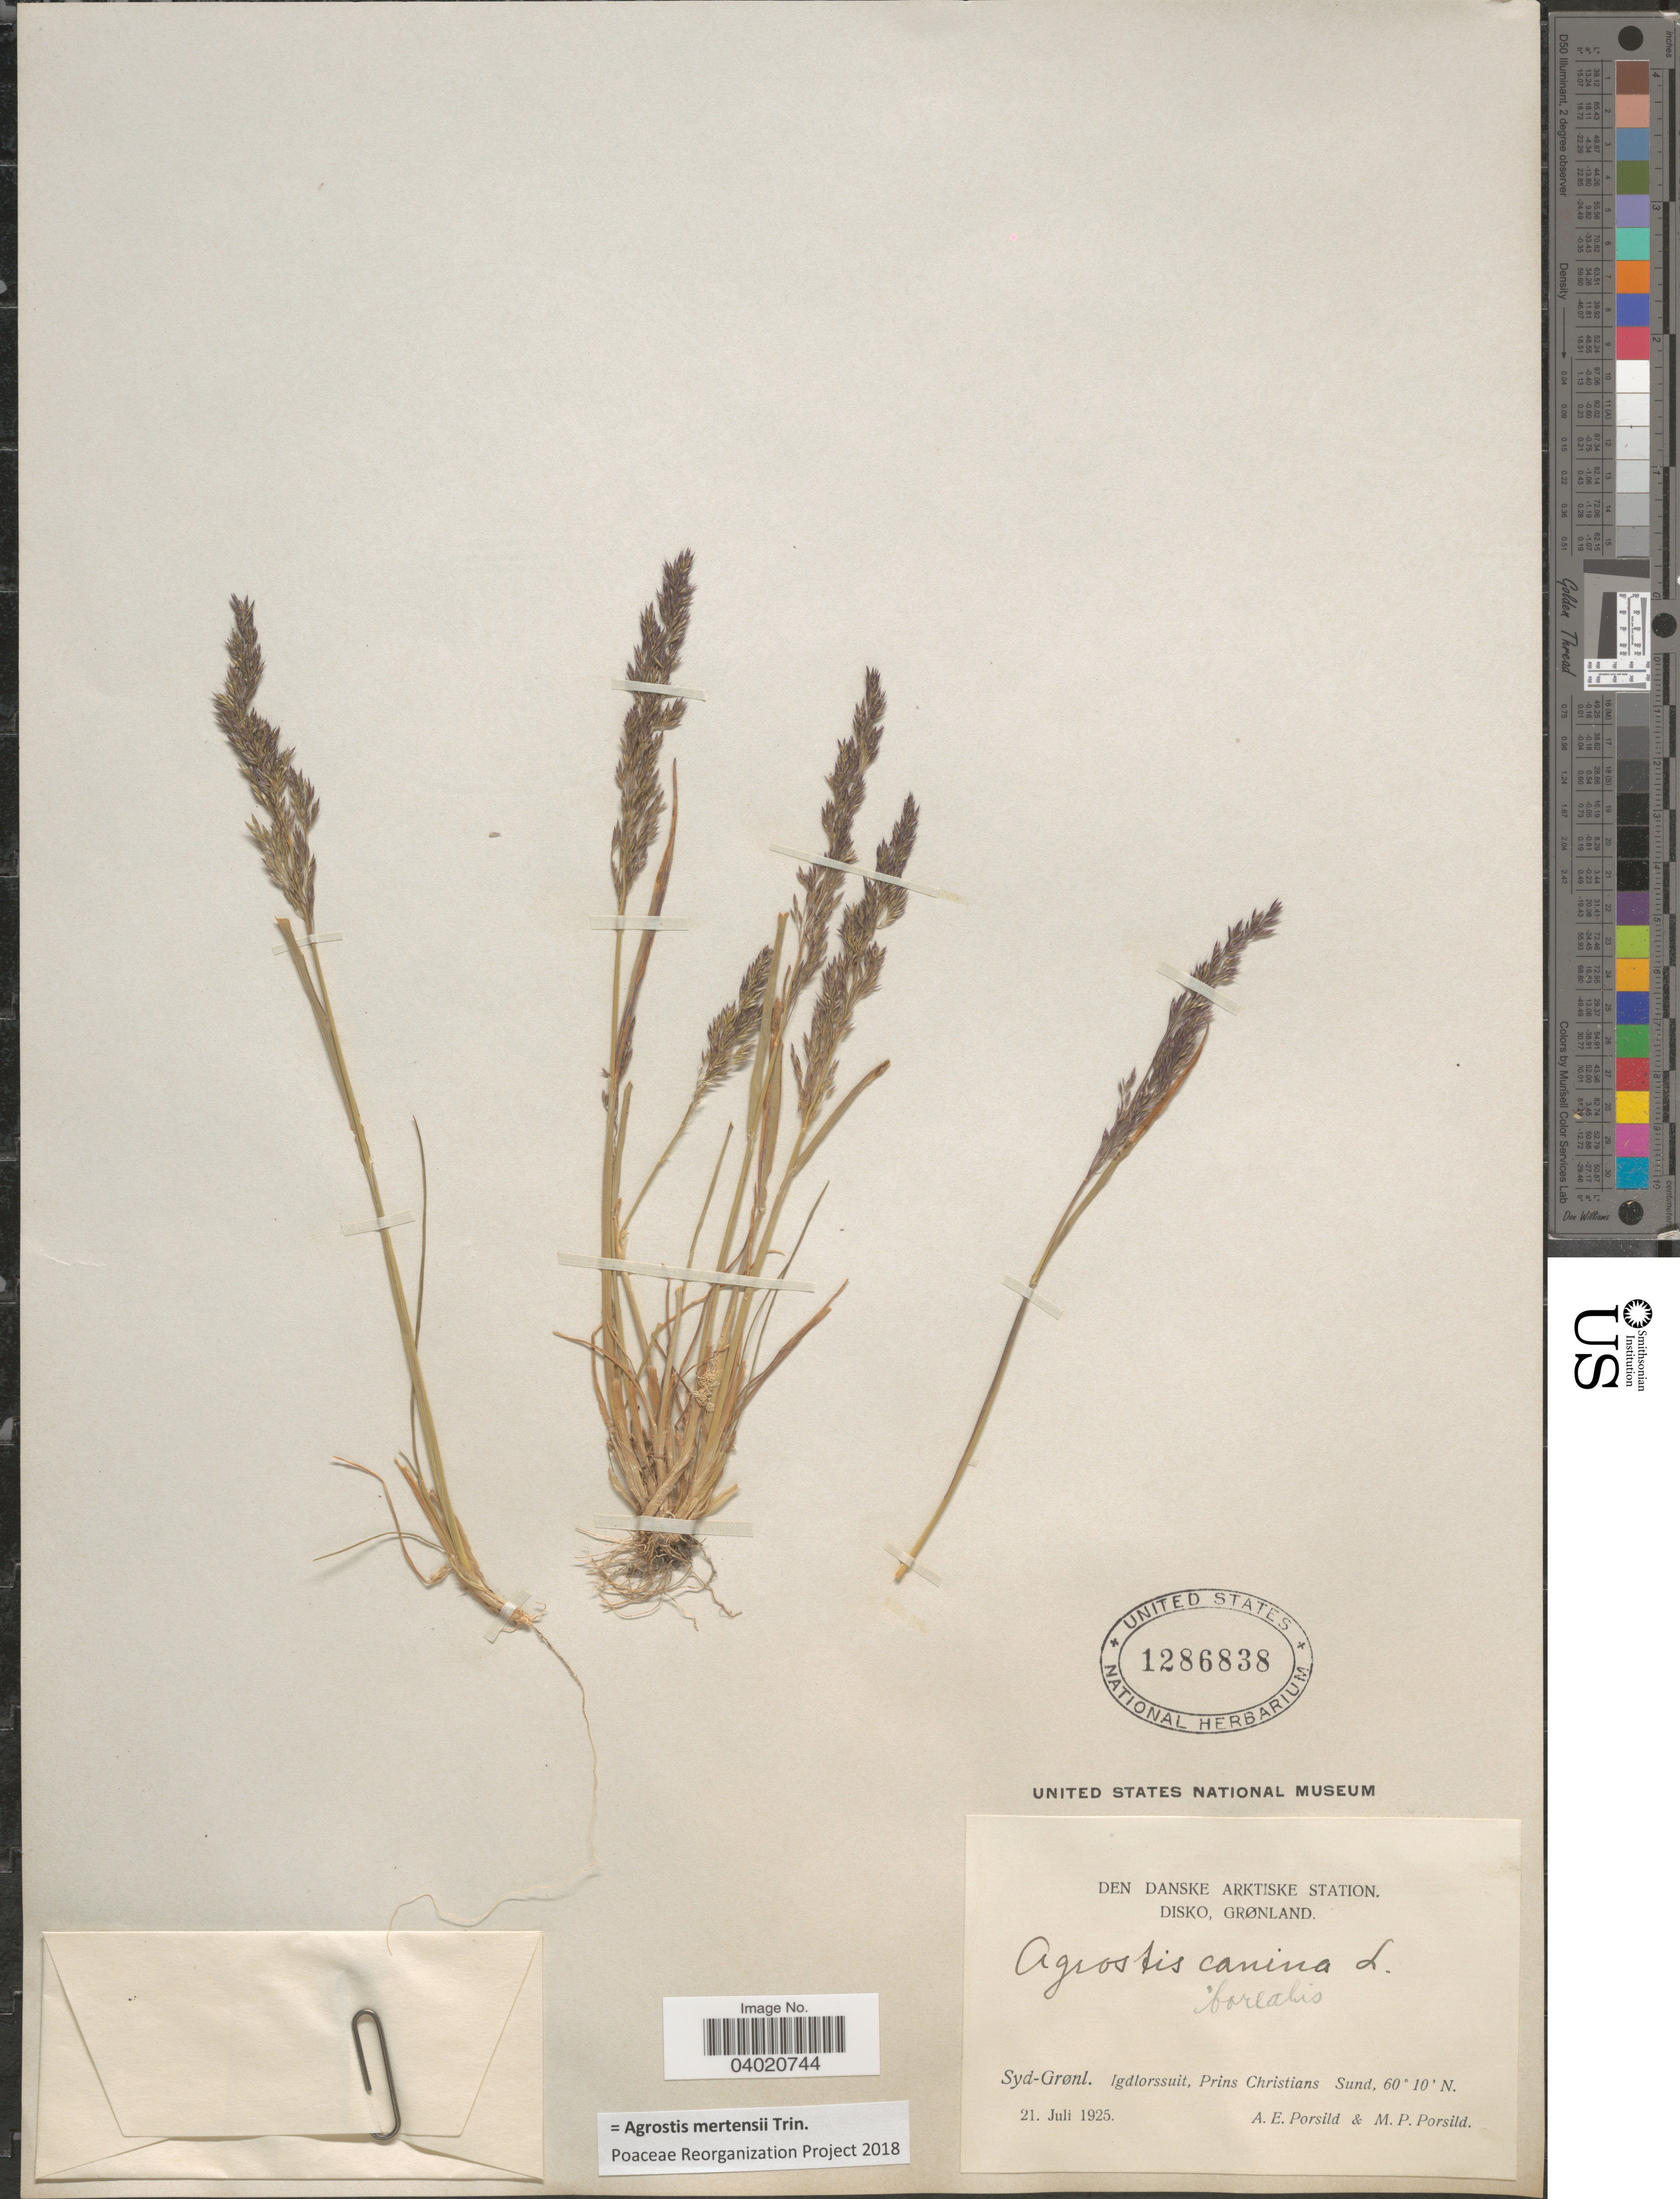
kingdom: Plantae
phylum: Tracheophyta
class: Liliopsida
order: Poales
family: Poaceae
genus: Agrostis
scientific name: Agrostis mertensii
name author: Trin.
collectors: A. E. Porsild & M. P. Porsild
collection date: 1925-07-21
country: Greenland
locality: Den Danske Arktiske Station. Disko, Grønland. Syd-Grønl. Igdlorssuit, Prins Christians Sund.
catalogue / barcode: US 1286838